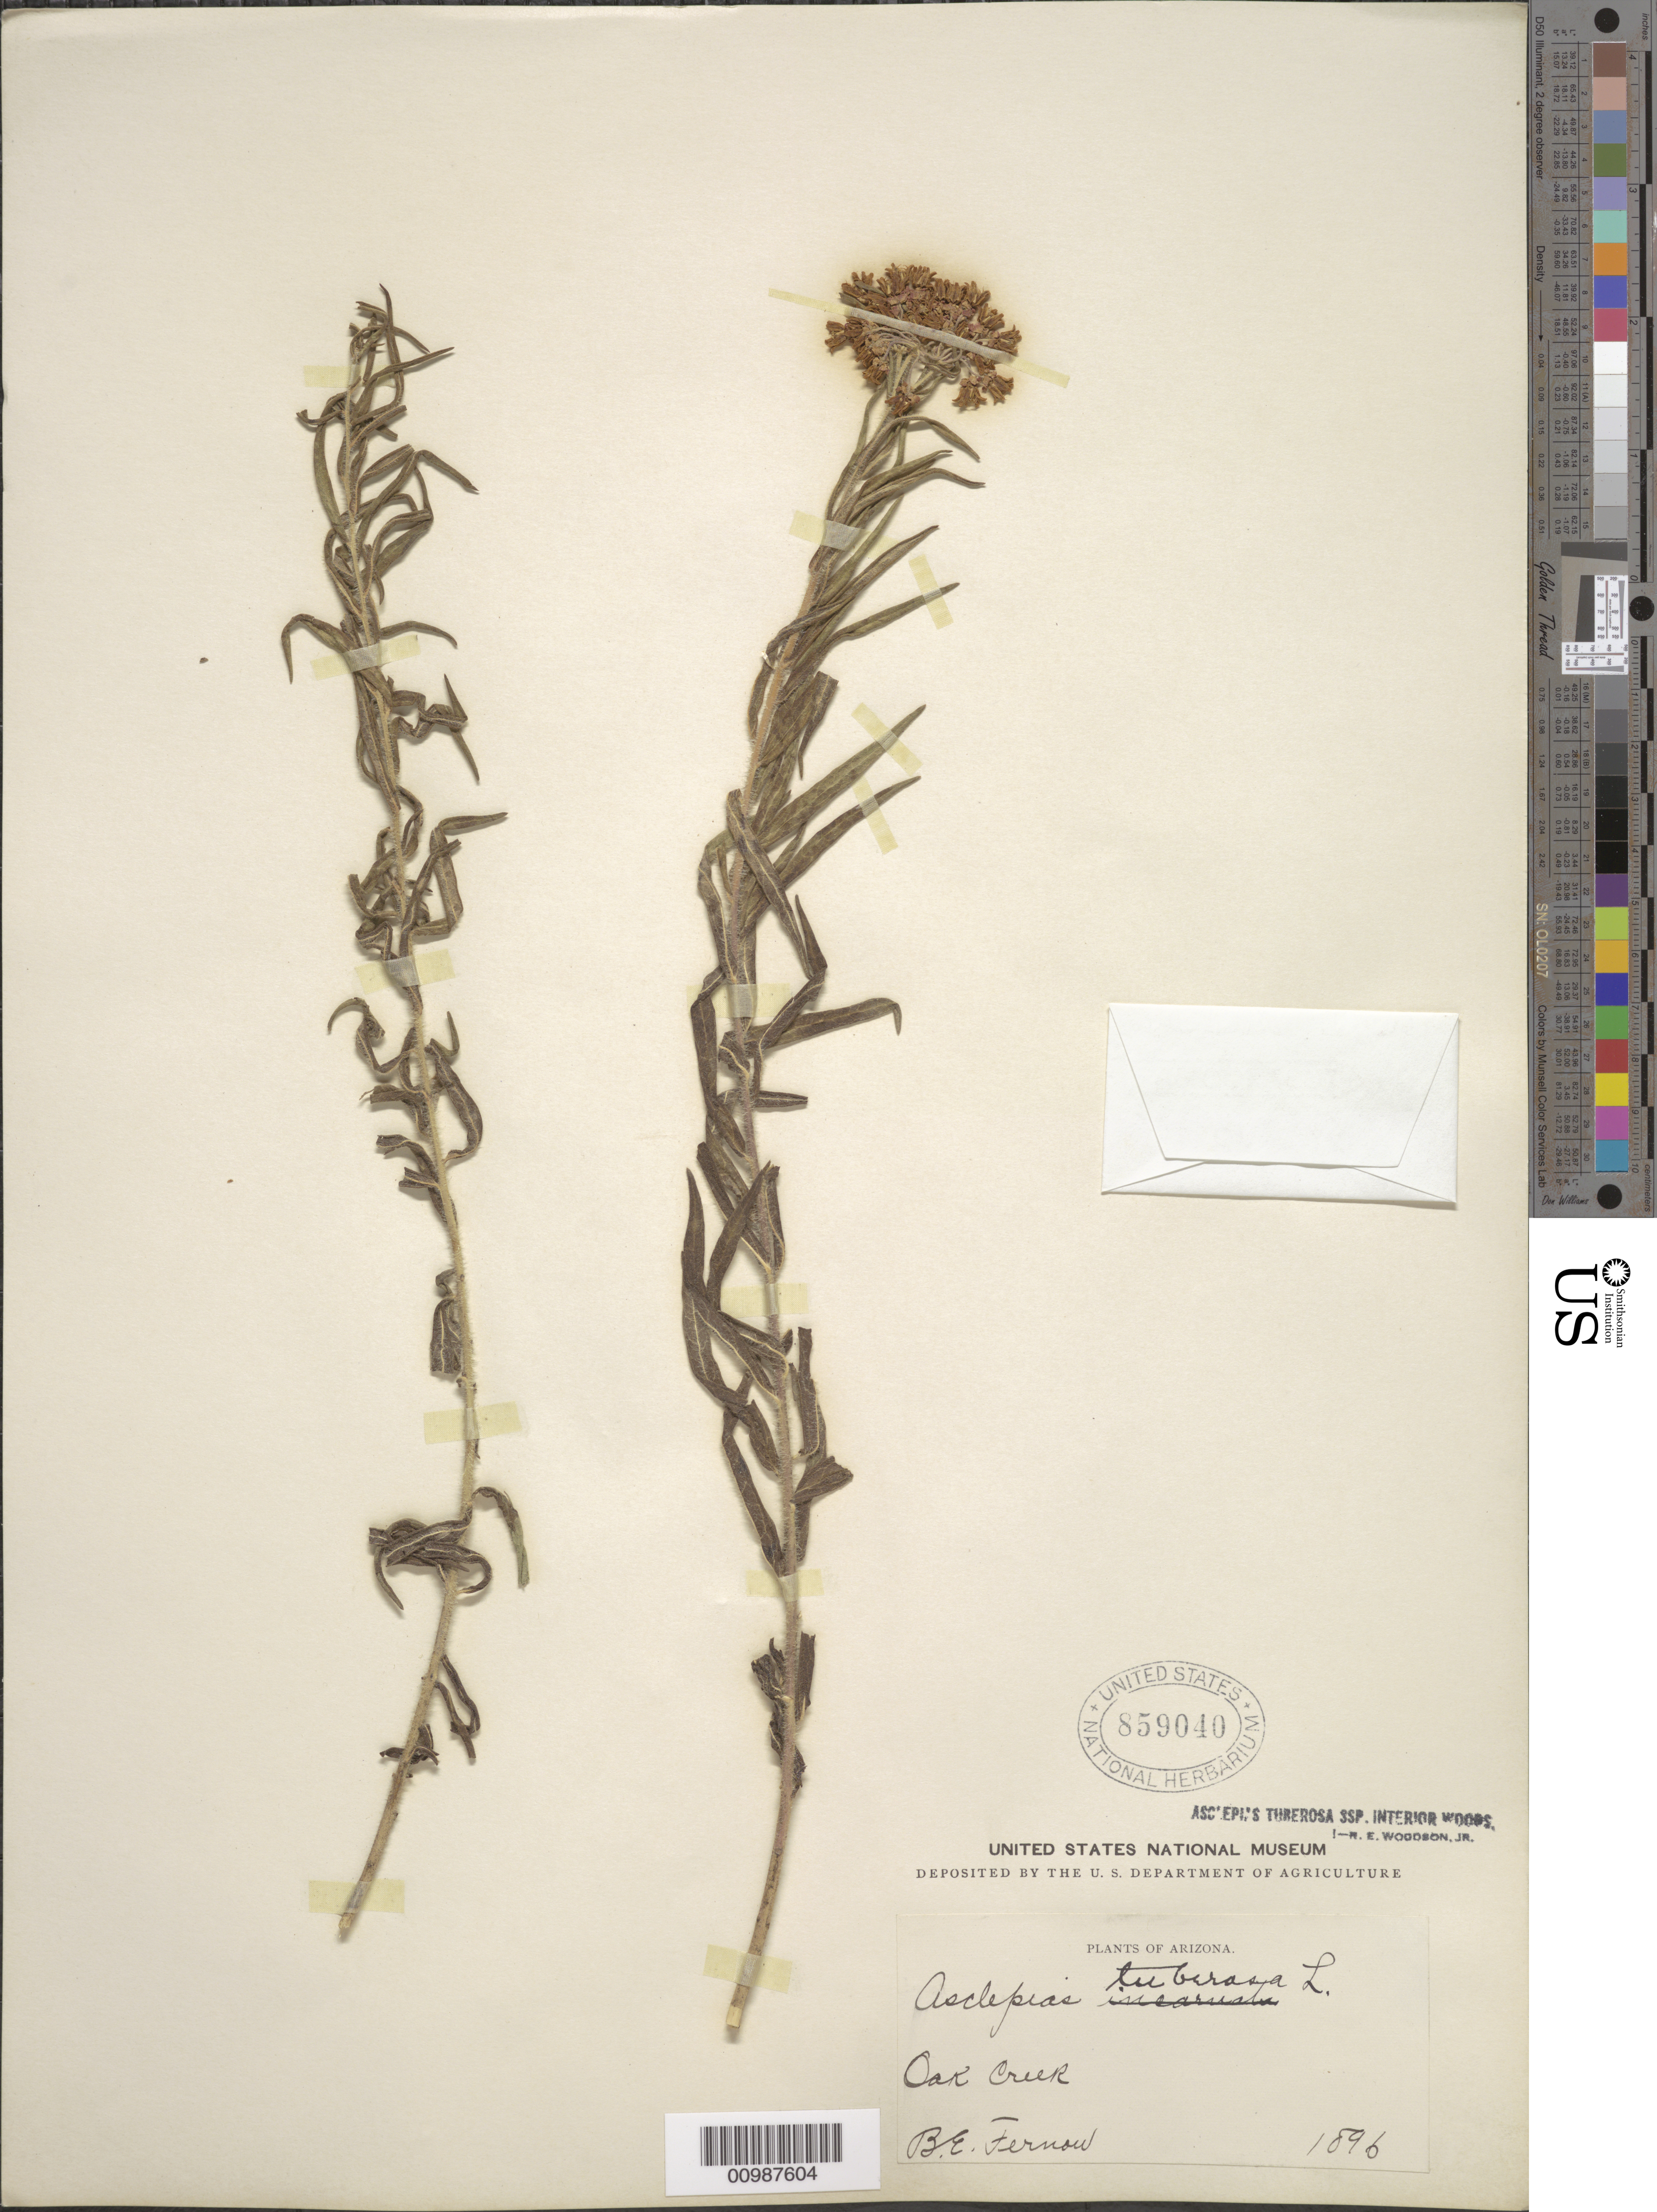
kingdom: Plantae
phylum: Tracheophyta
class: Magnoliopsida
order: Gentianales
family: Apocynaceae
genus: Asclepias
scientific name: Asclepias tuberosa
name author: L.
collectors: B. Ternow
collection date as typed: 1896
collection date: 1896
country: United States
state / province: Arizona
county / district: Yavapai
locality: Oak Creek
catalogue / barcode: US 859040